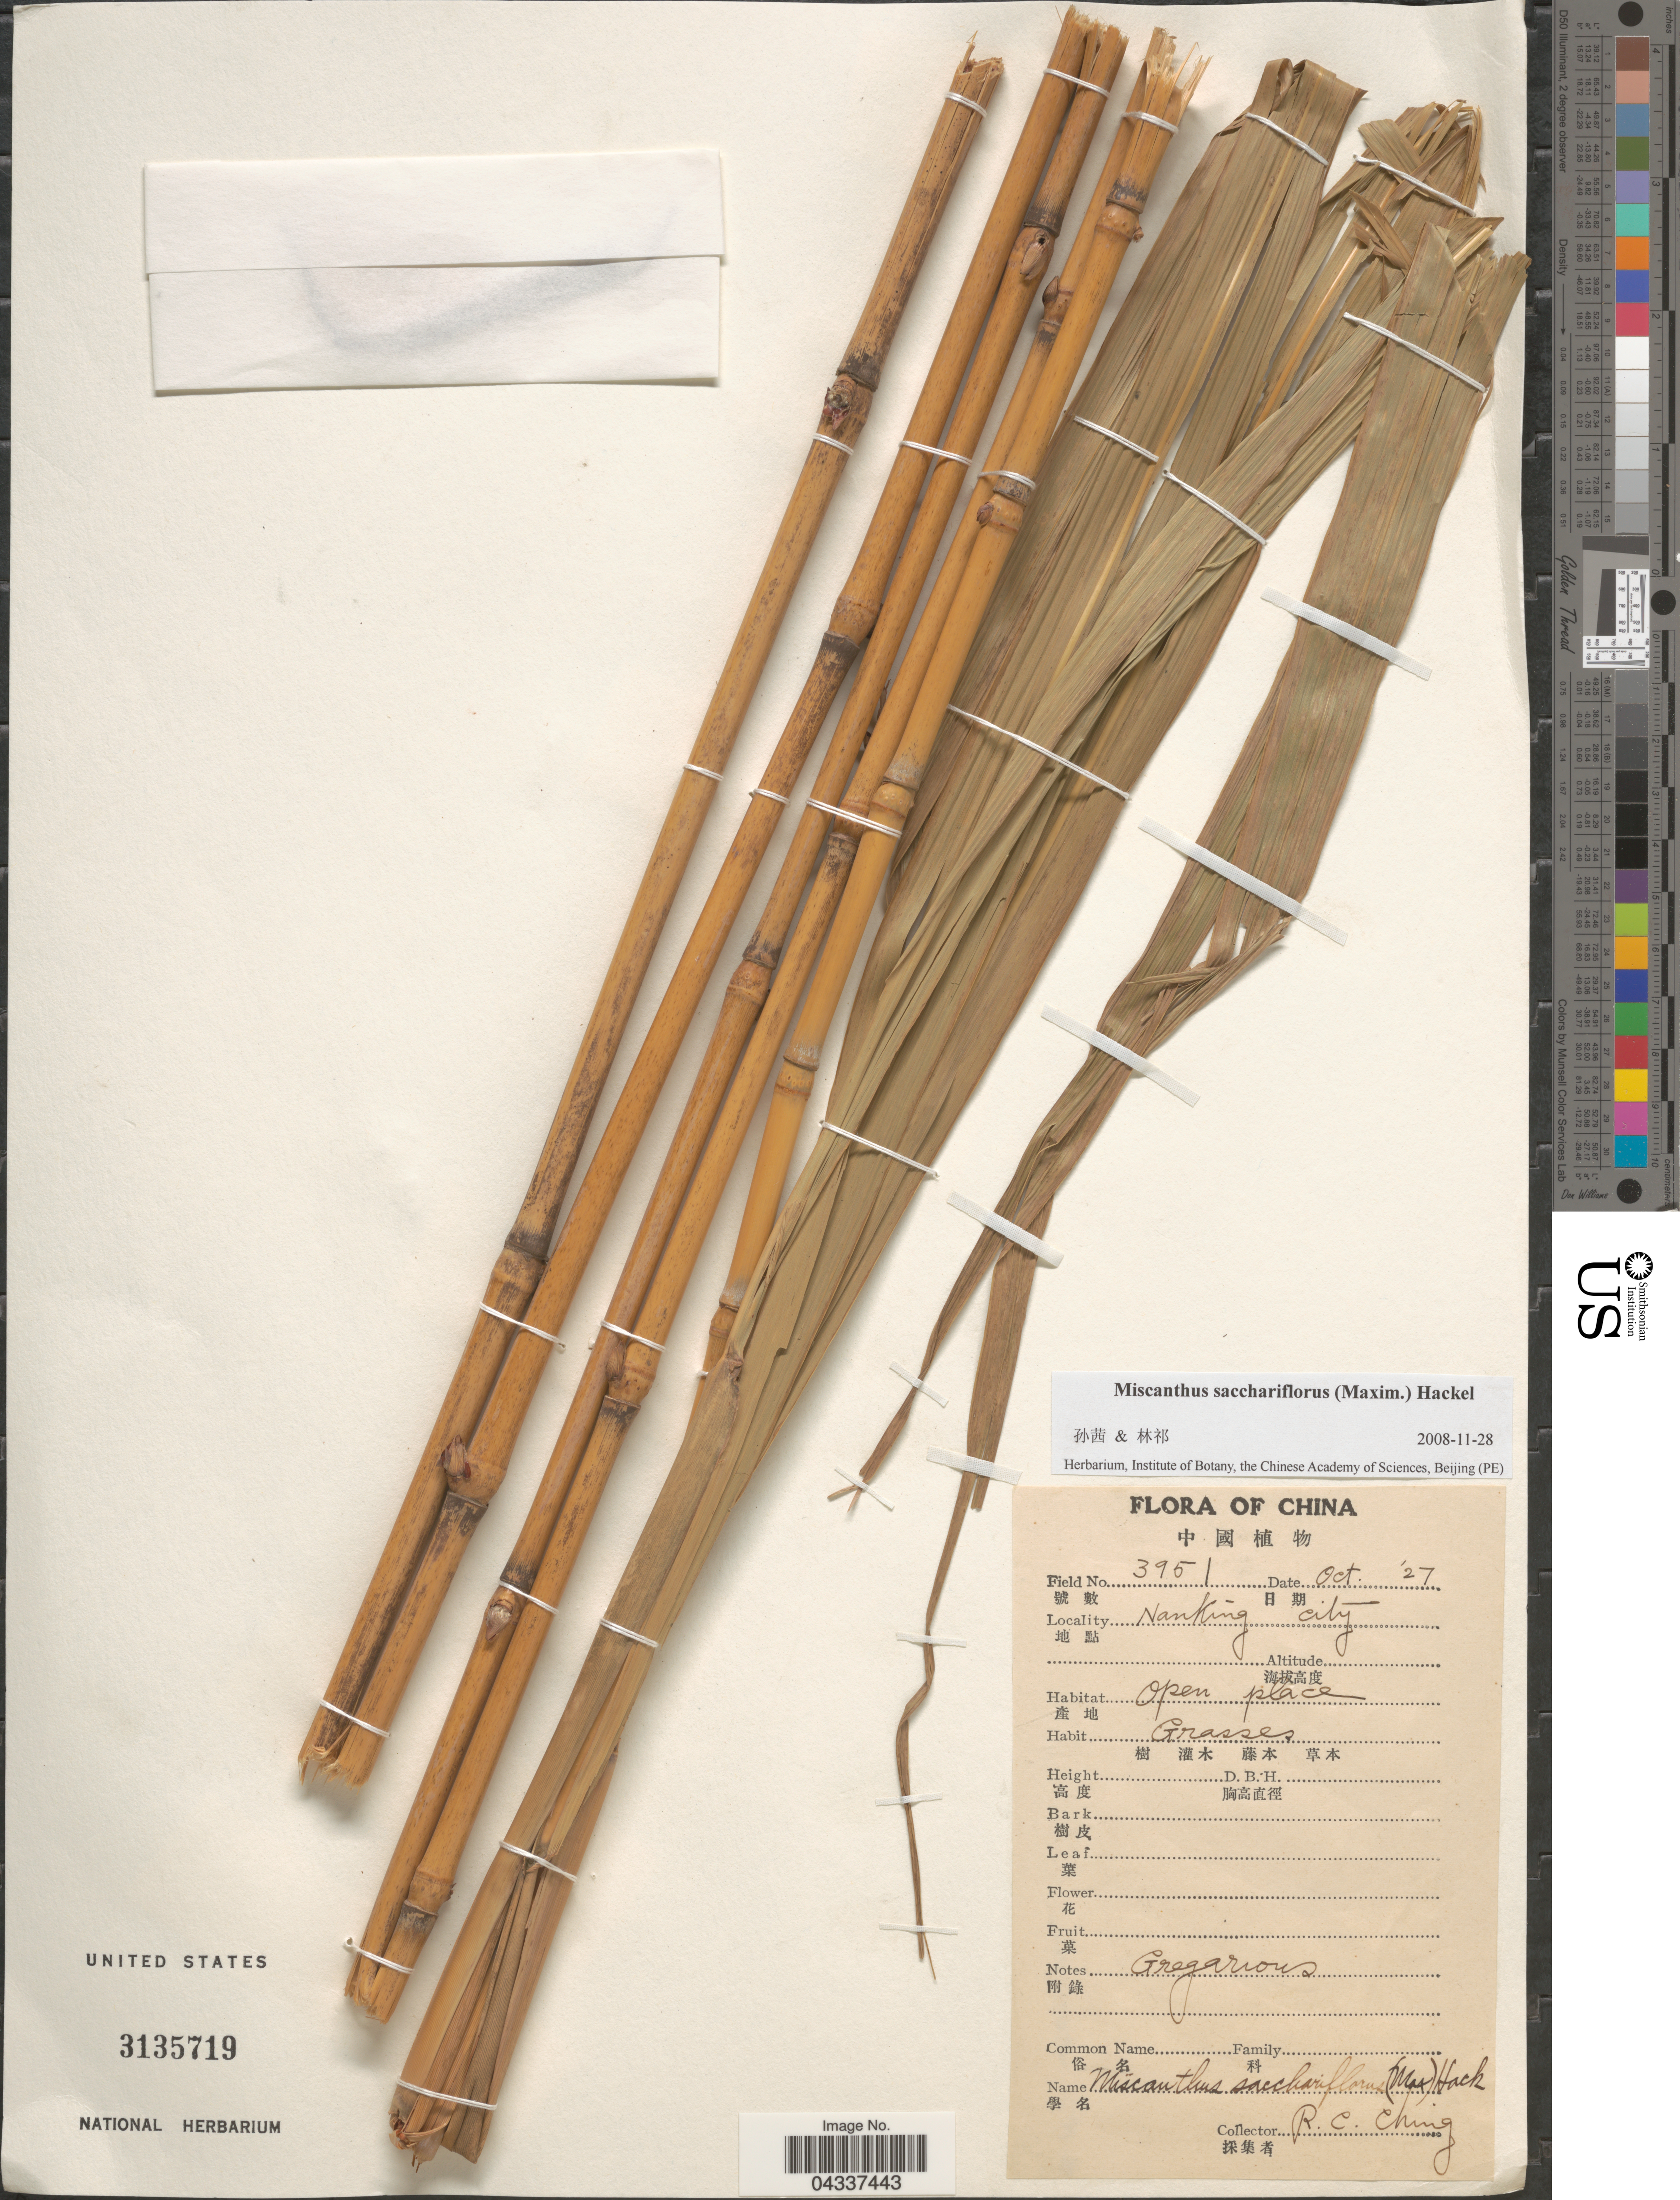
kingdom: Plantae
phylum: Tracheophyta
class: Liliopsida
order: Poales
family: Poaceae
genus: Miscanthus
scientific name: Miscanthus sacchariflorus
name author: (Maxim.) Hack.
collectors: R. C. Ching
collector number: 3951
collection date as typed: Transcribed d/m/y: /10/27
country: China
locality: Nanking City. Open place.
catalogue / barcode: US 3135719